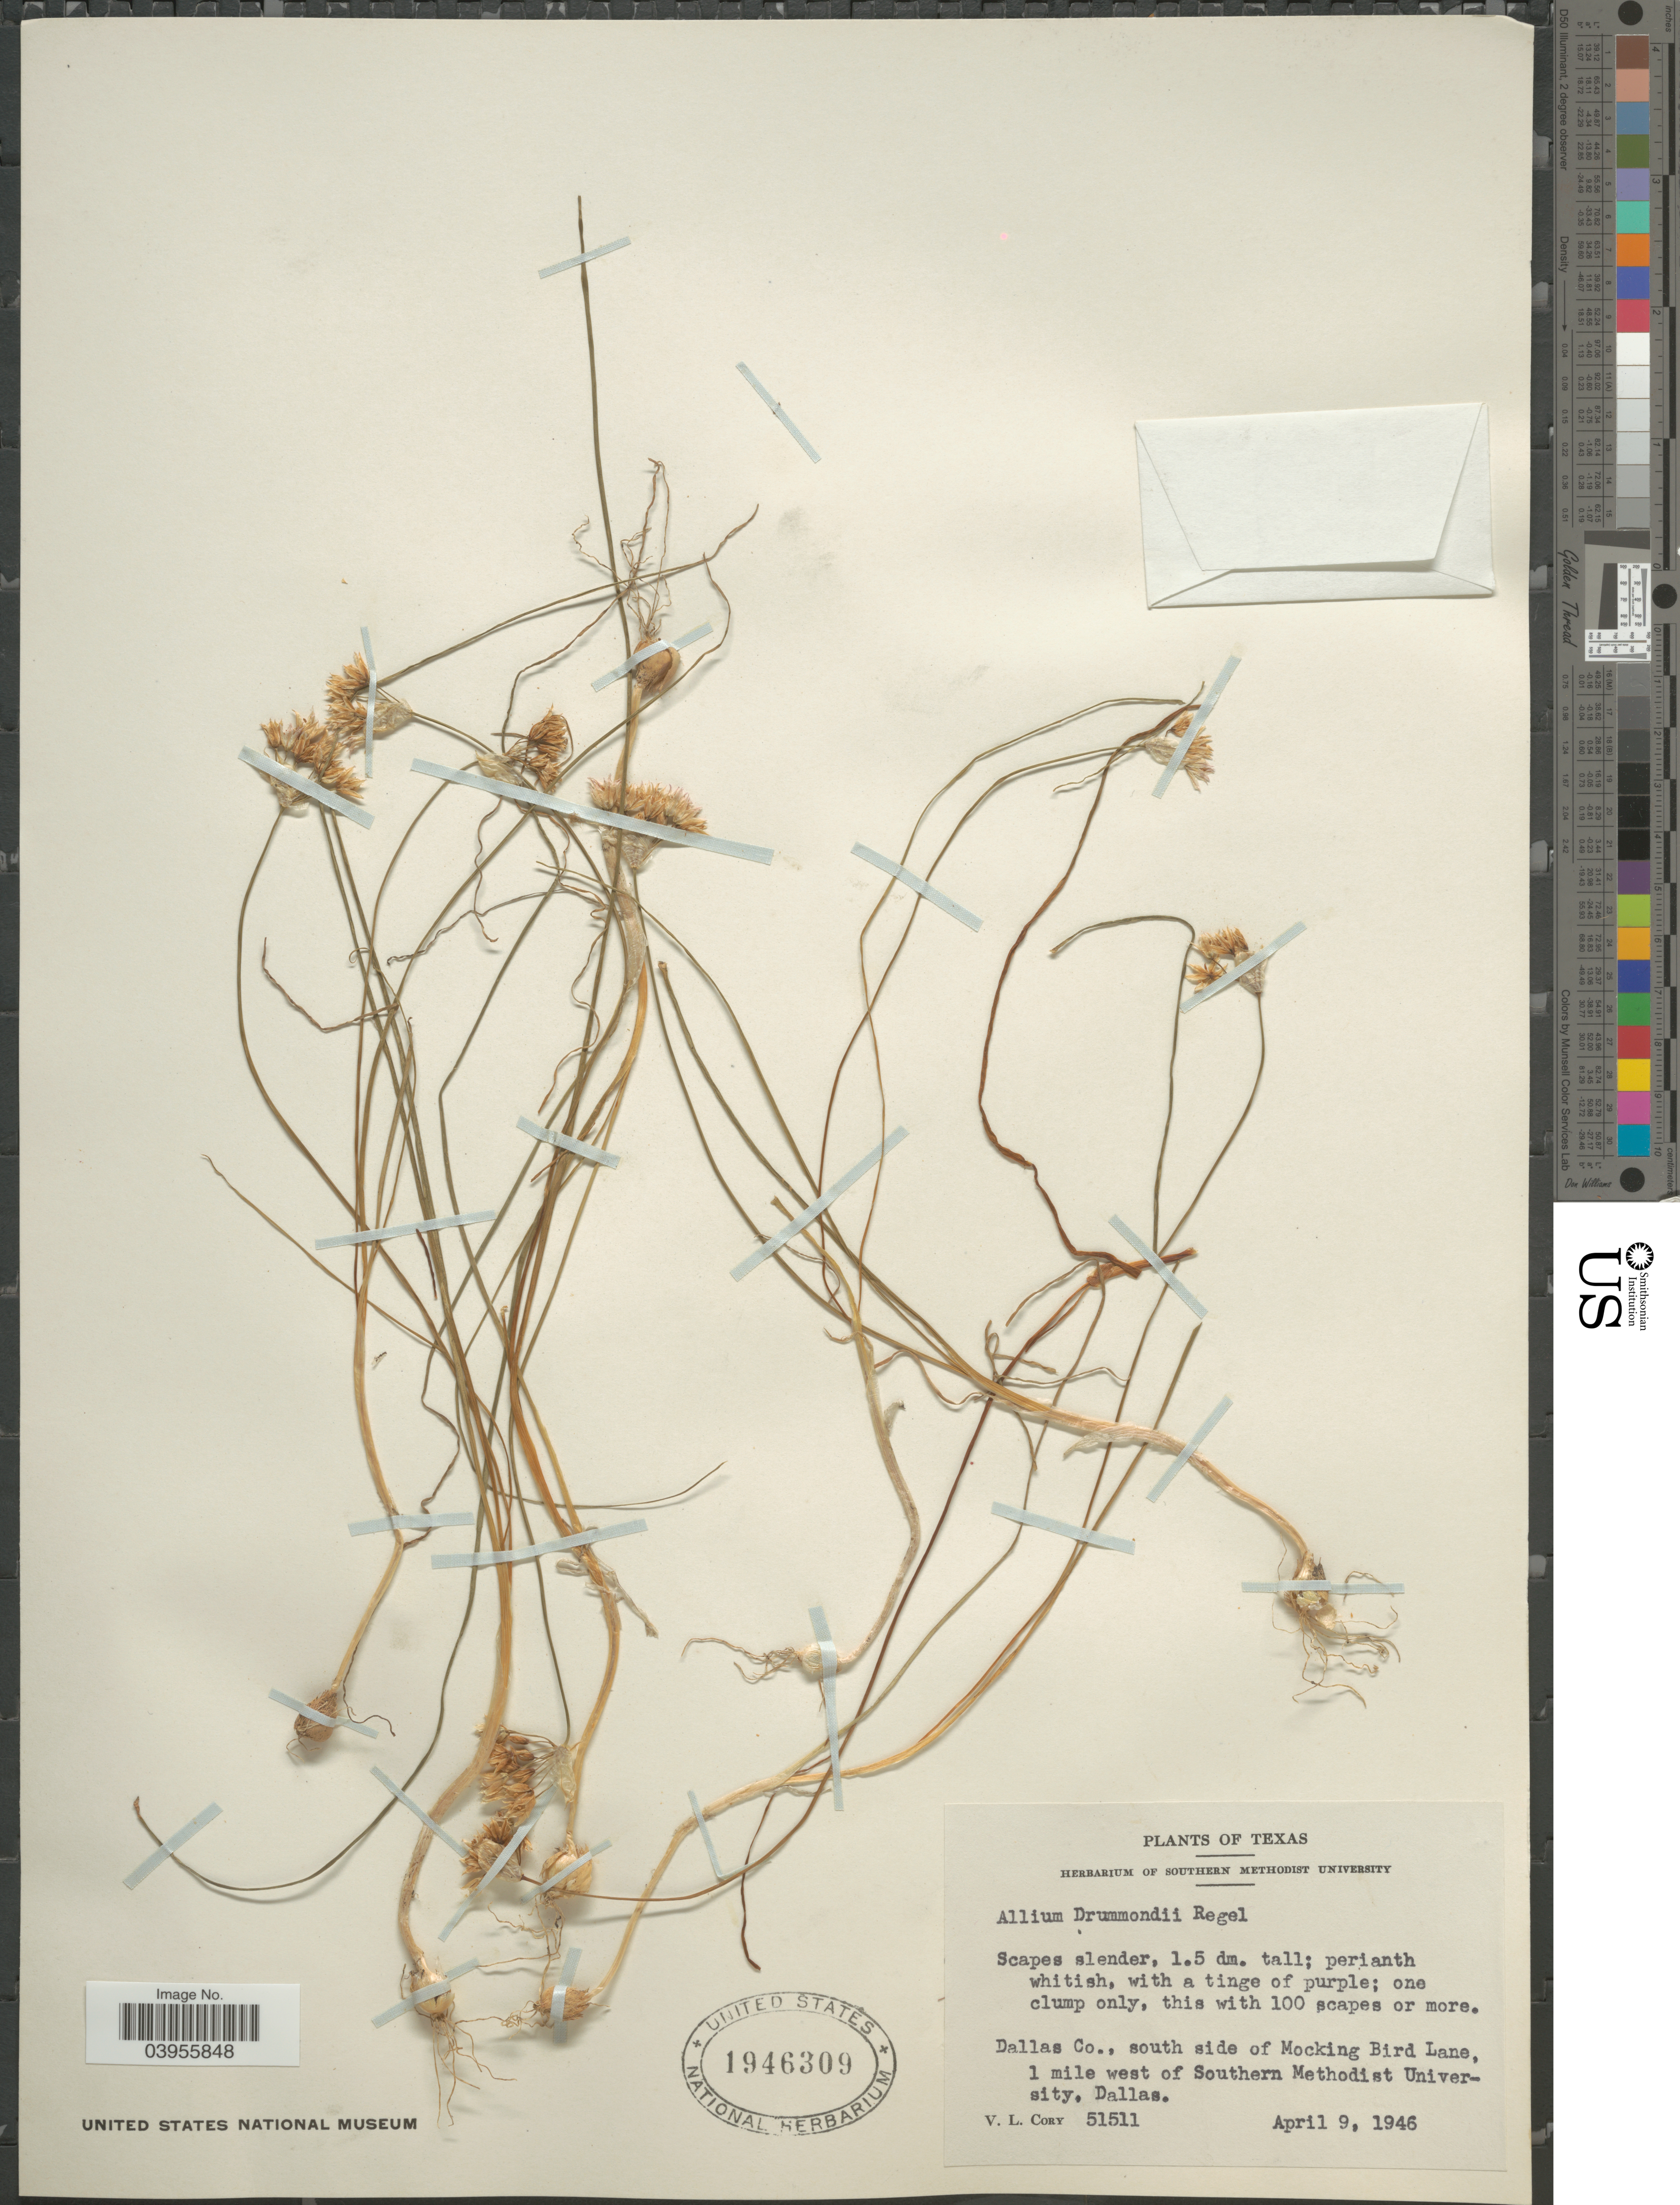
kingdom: Plantae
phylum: Tracheophyta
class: Liliopsida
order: Asparagales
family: Amaryllidaceae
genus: Allium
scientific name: Allium drummondii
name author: Regel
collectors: V. Cory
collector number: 51511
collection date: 1946-04-09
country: United States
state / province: Texas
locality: Dallas Co., south side of Mocking Bird Lane, 1 mile west of Southern Methodist University, Dallas.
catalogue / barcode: US 1946309